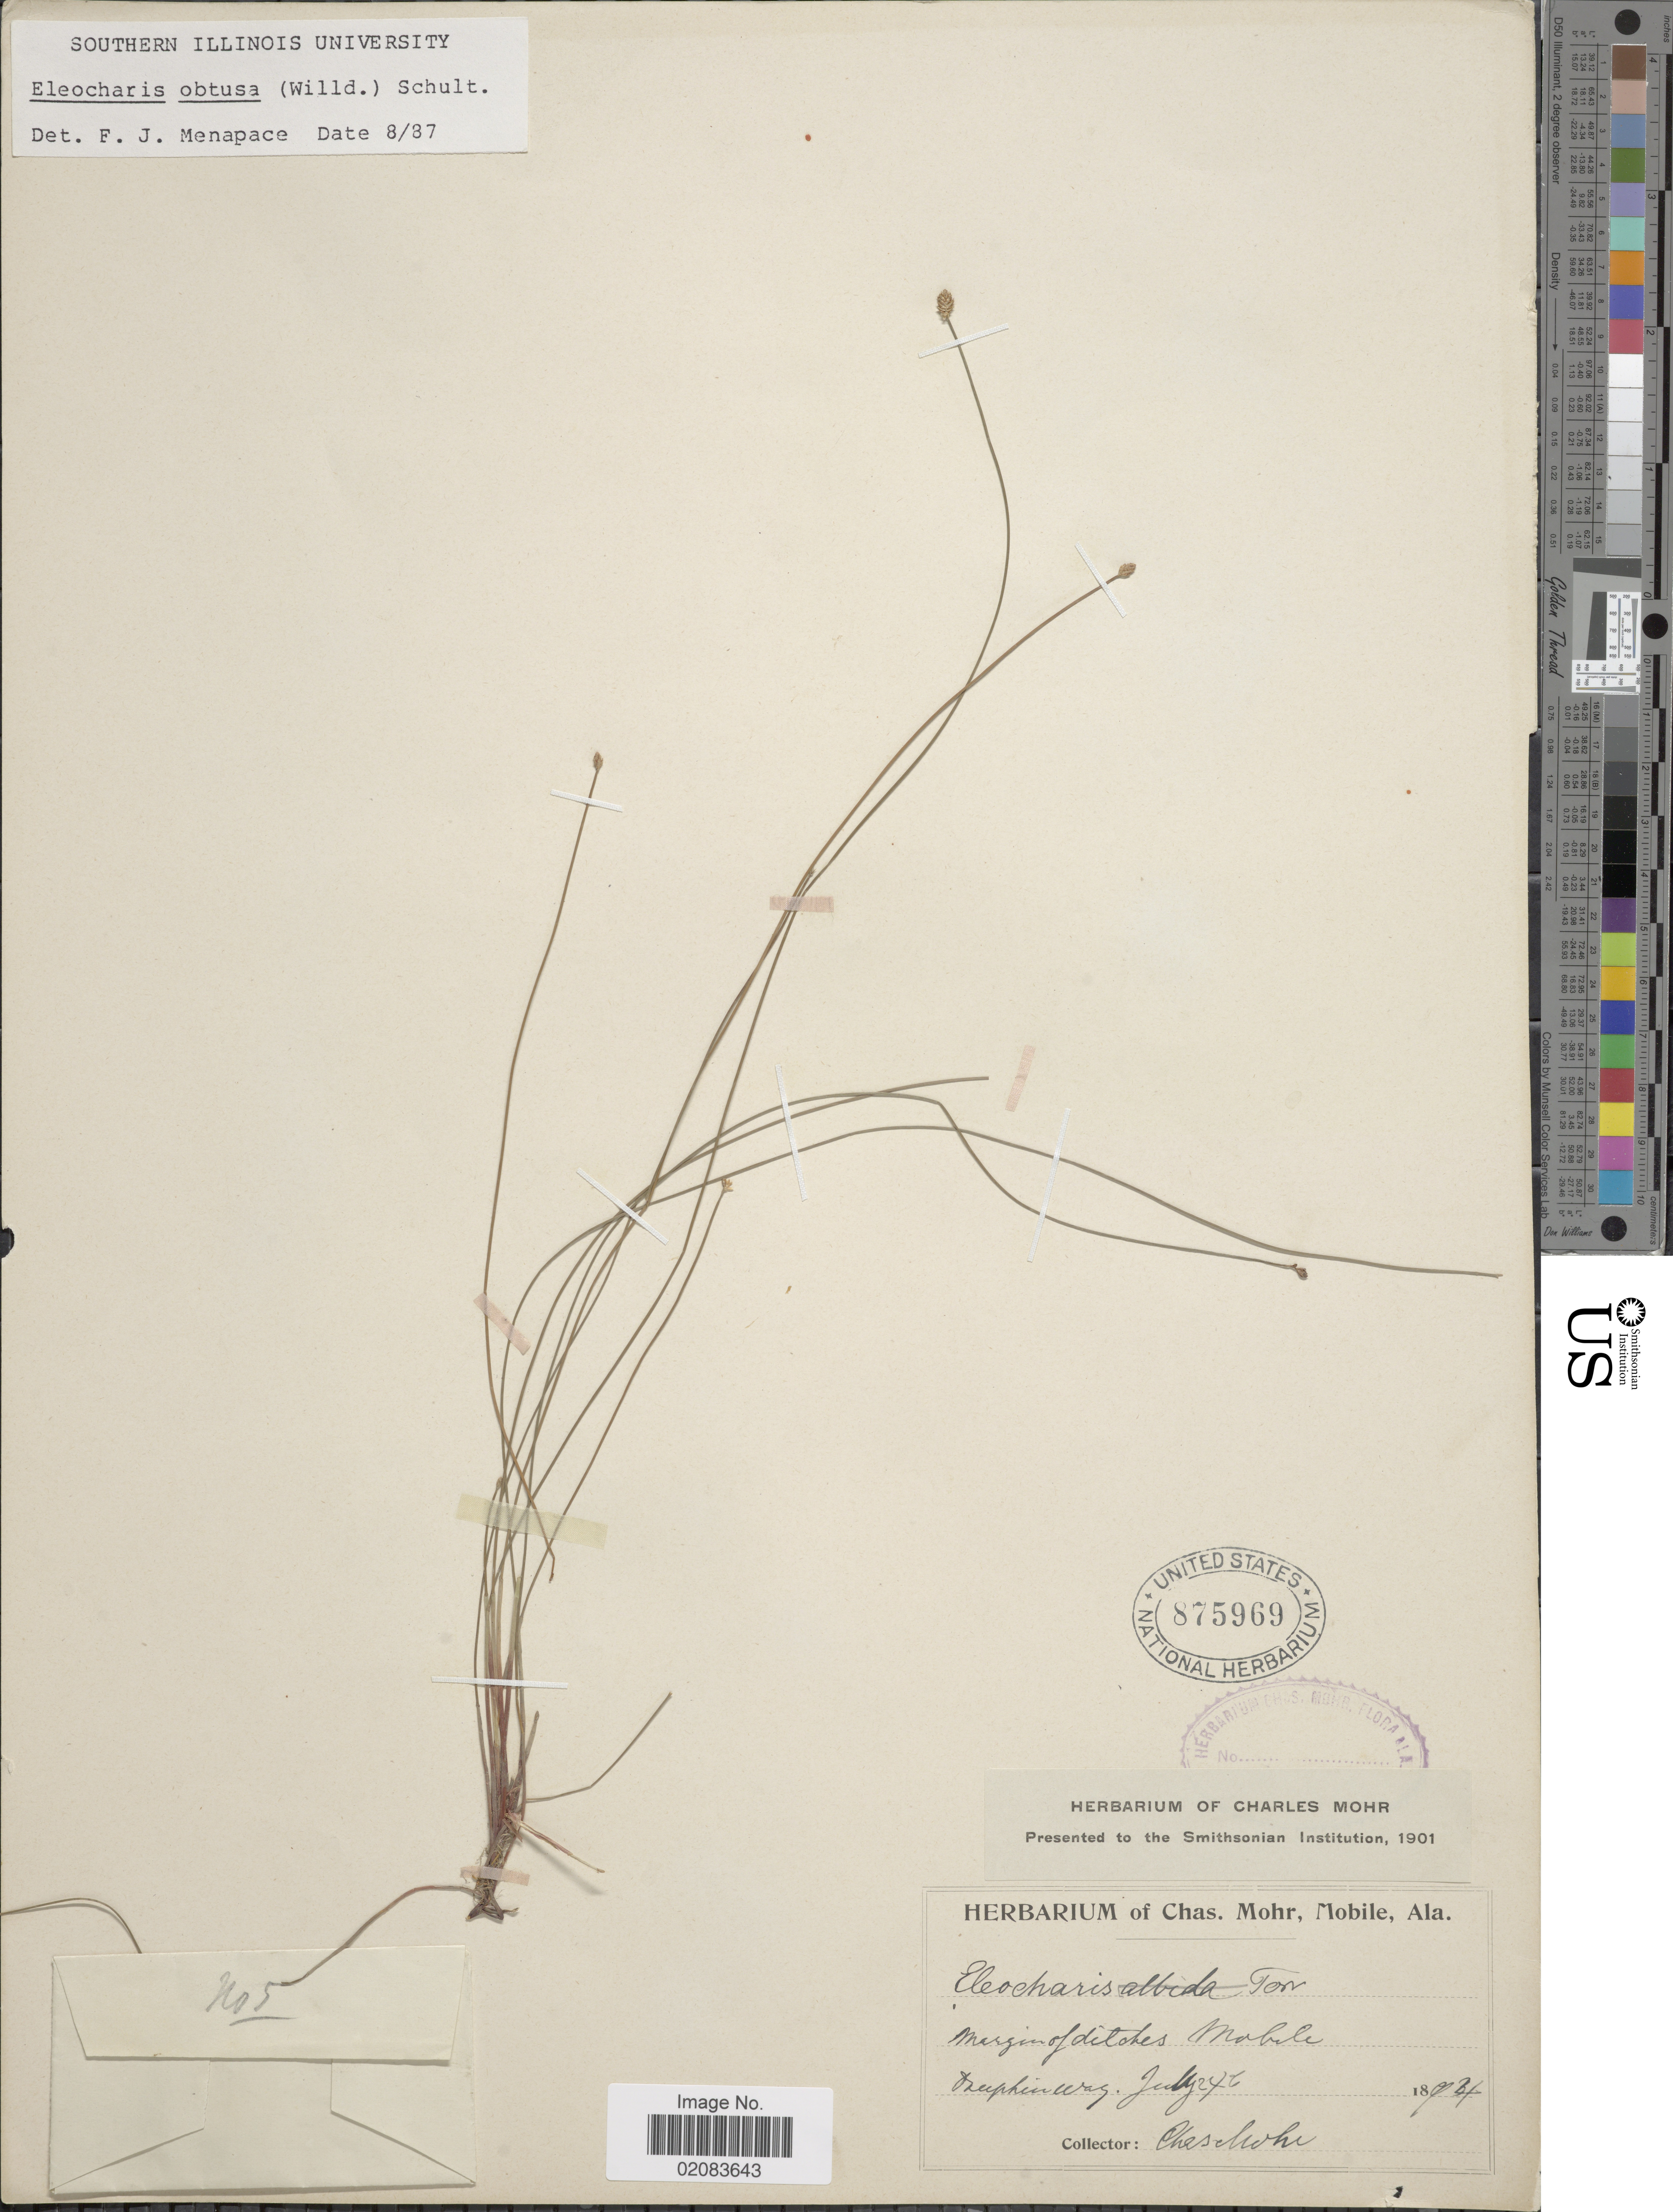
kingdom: Plantae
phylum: Tracheophyta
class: Liliopsida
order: Poales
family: Cyperaceae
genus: Eleocharis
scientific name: Eleocharis obtusa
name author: (Willd.) Schult.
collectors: C. T. Mohr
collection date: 1894-07-24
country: United States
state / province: Alabama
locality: Margin of ditches, Mobile, Dauphin way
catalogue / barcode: US 875969